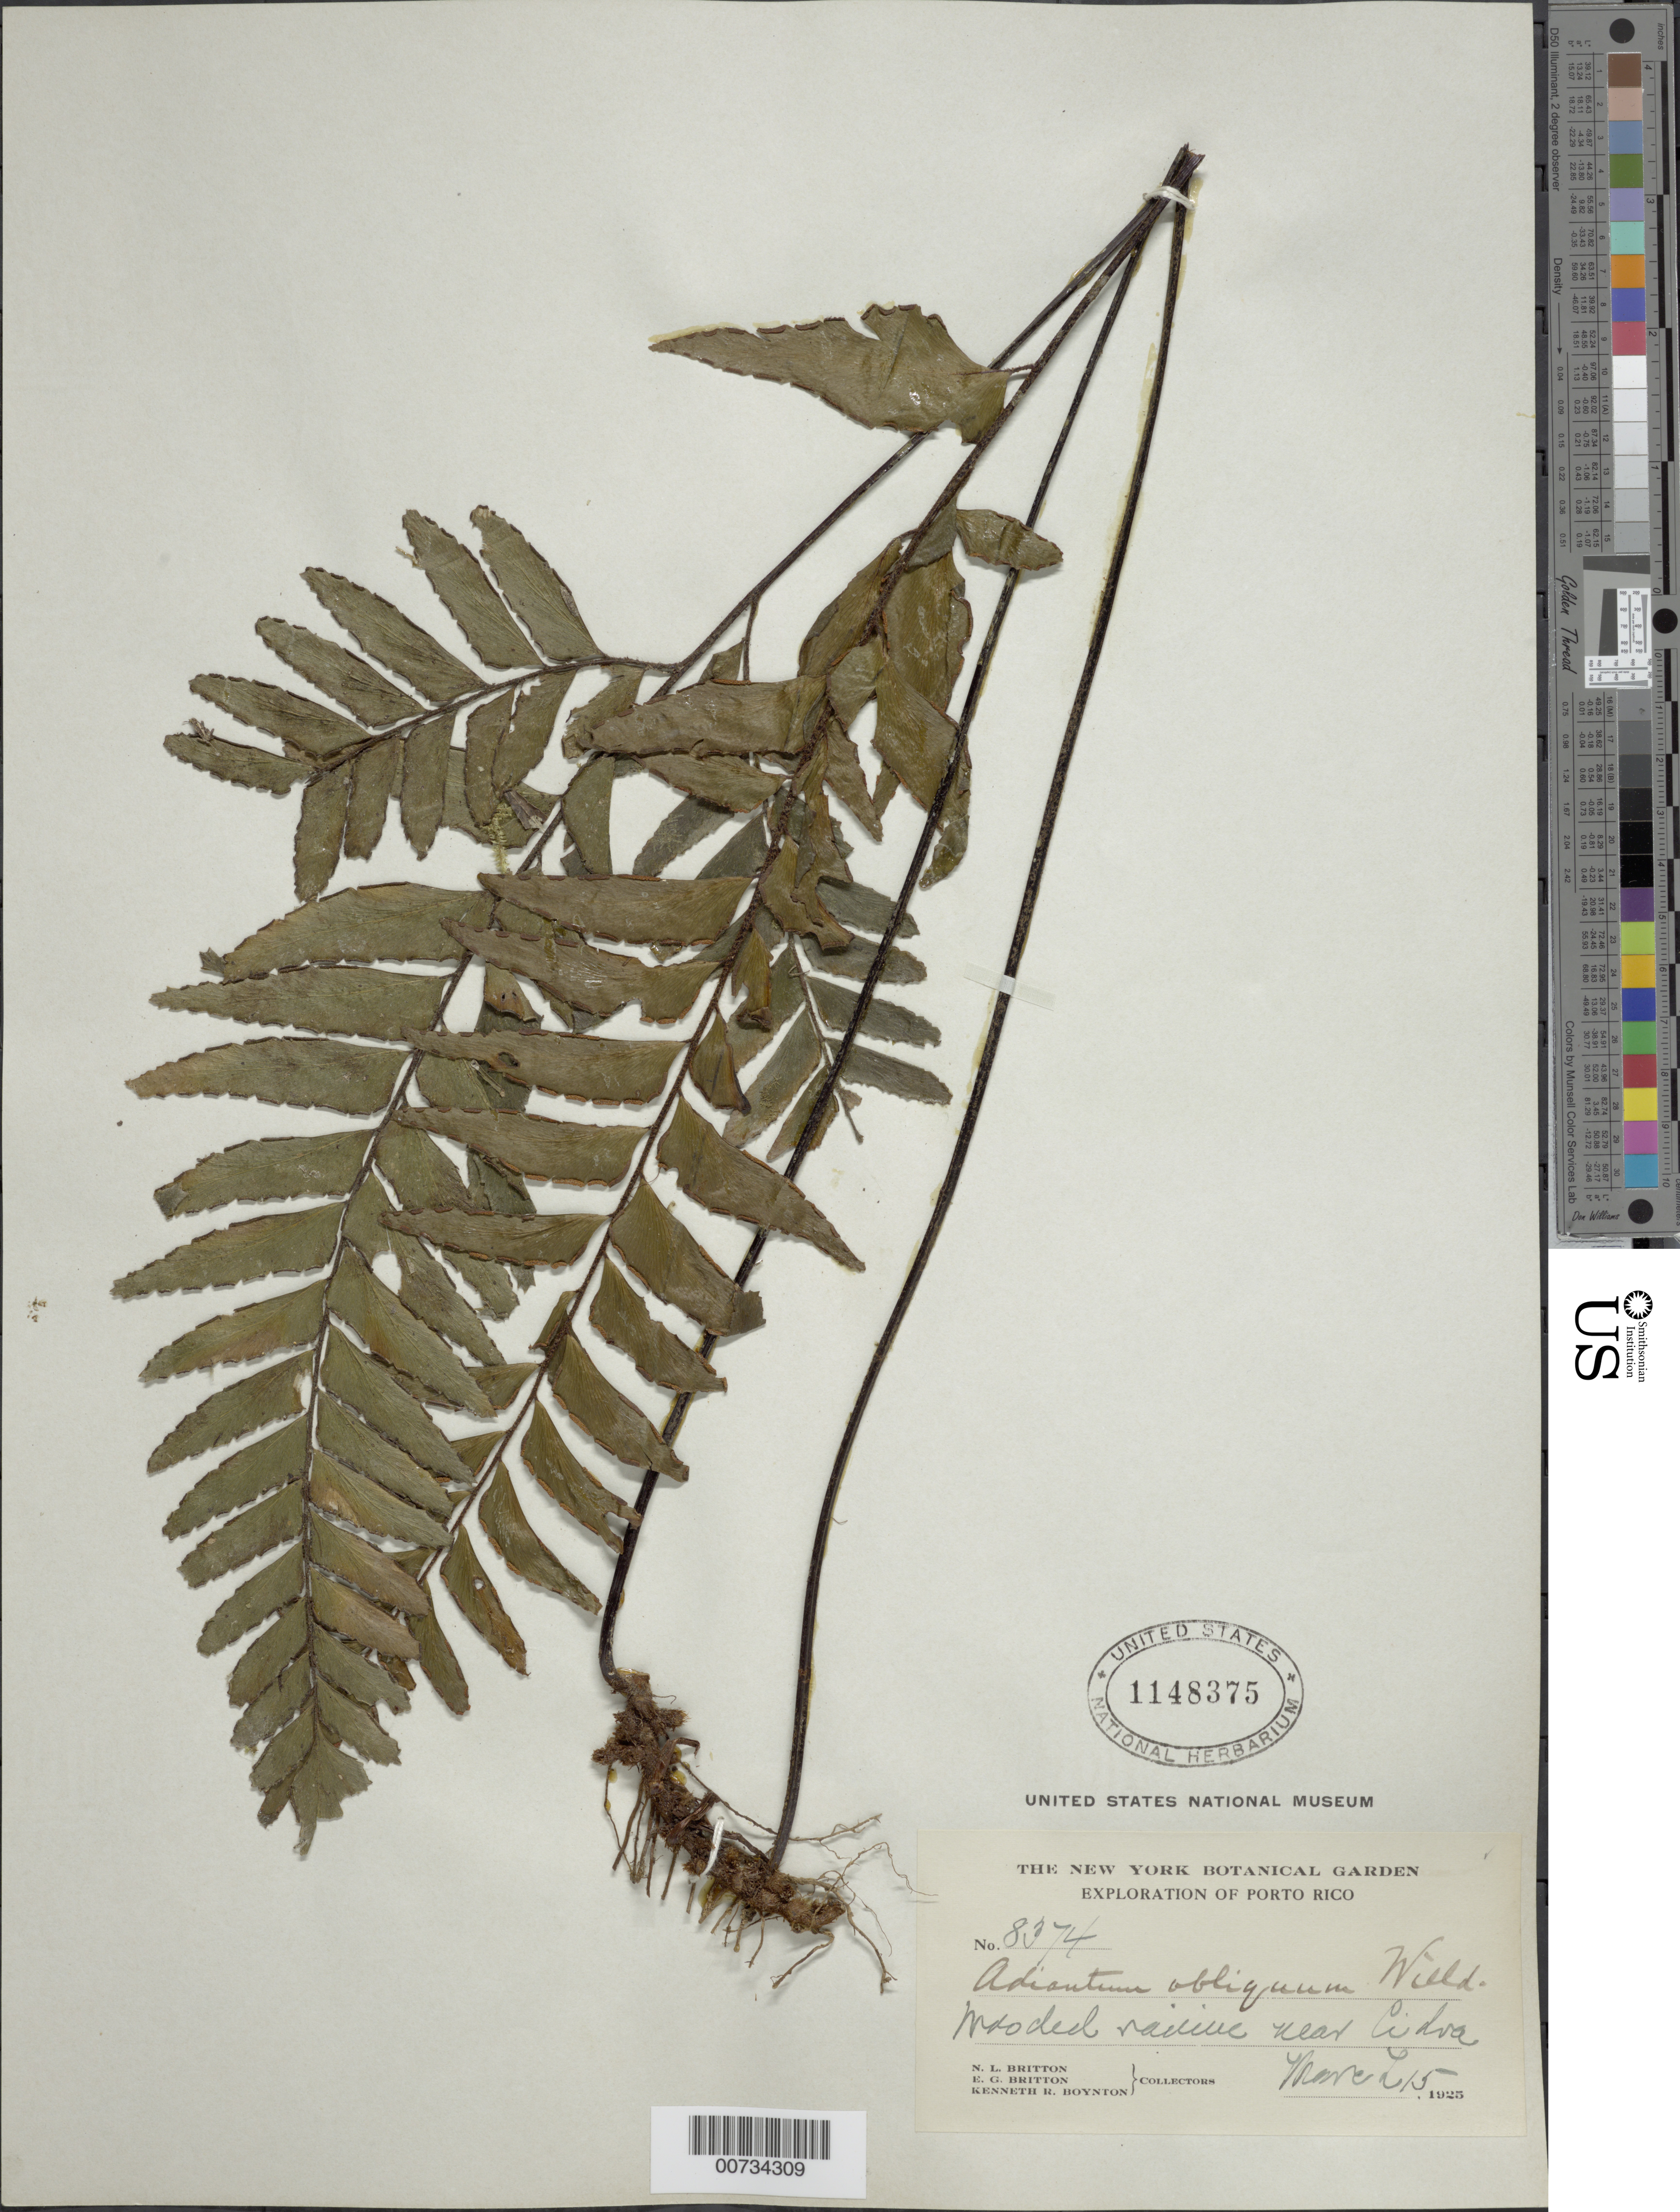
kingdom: Plantae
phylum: Tracheophyta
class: Polypodiopsida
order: Polypodiales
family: Pteridaceae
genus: Adiantum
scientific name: Adiantum obliquum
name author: Willd.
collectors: N. Britton, E. G. Britton & K. Boynton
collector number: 8374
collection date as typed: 15 Mar 1925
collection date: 1925-03-15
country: Puerto Rico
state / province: Cidra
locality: Cidra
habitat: Wooded ravine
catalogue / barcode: US 1148375